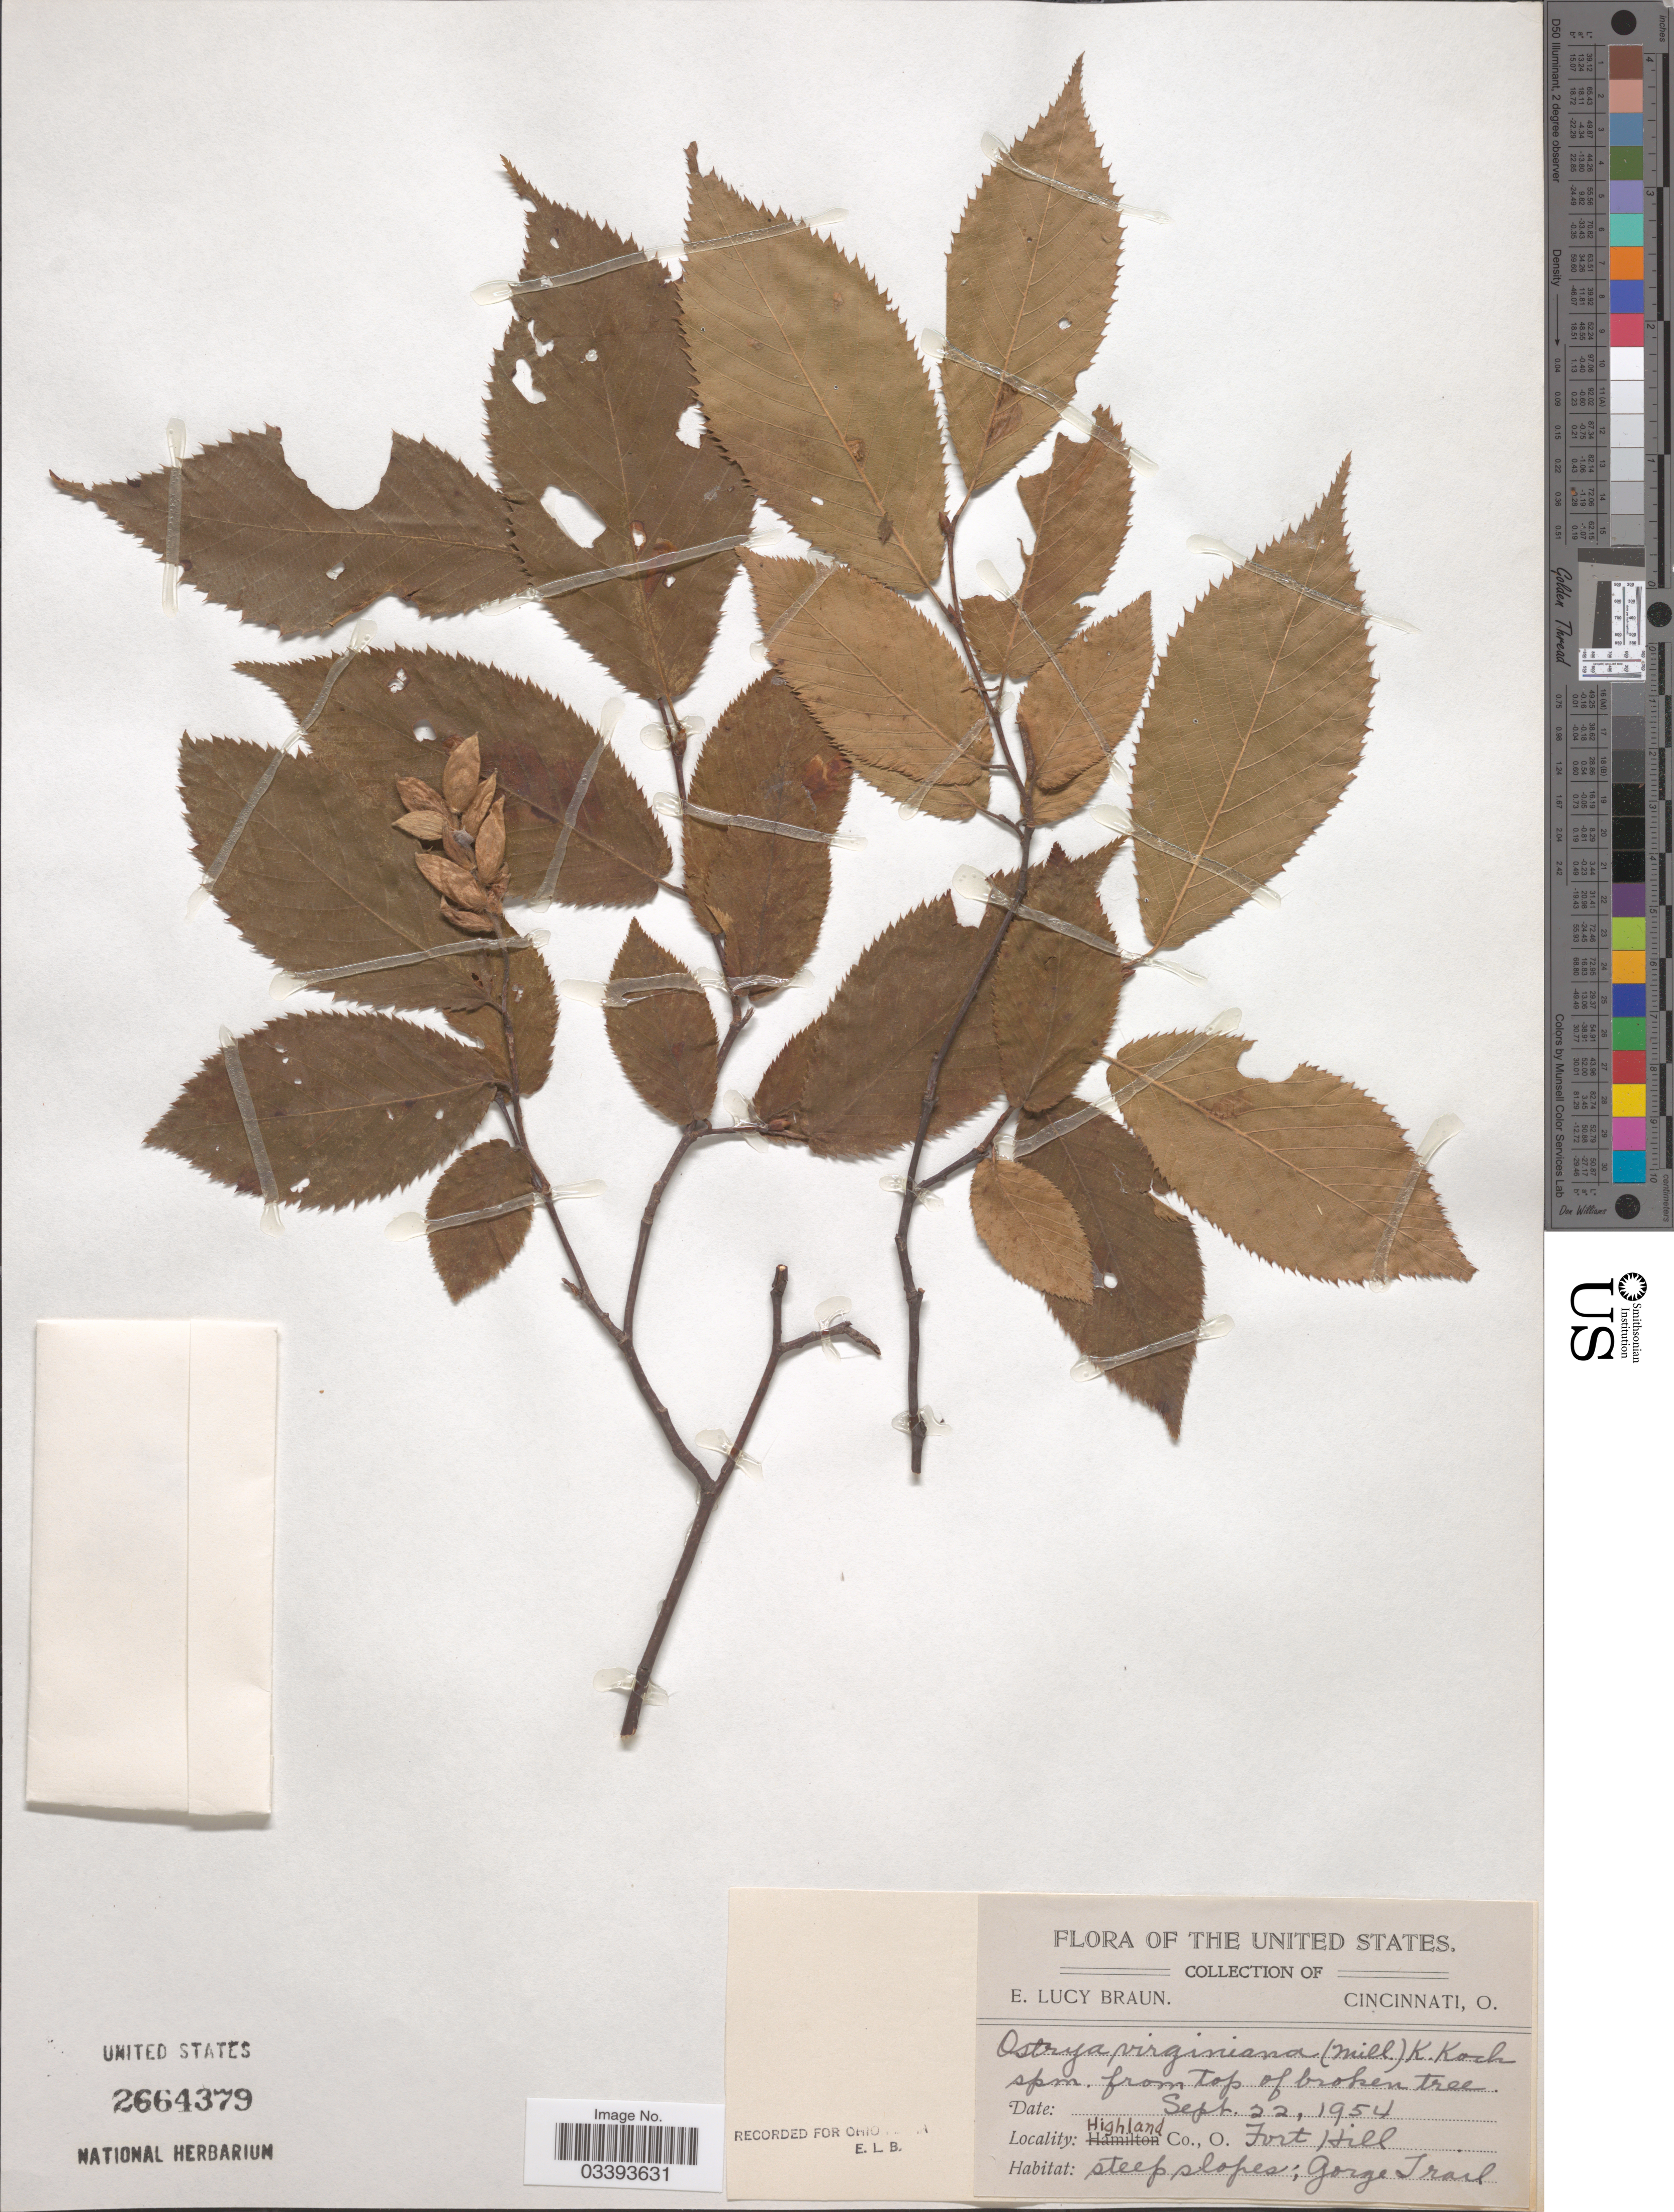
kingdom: Plantae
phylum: Tracheophyta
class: Magnoliopsida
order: Fagales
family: Betulaceae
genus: Ostrya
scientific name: Ostrya virginiana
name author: (Mill.) K. Koch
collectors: E. L. Braun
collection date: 1954-09-22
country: United States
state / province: Ohio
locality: Highland Co., O. Fort Hill. Gorge Trail.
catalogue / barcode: US 2664379